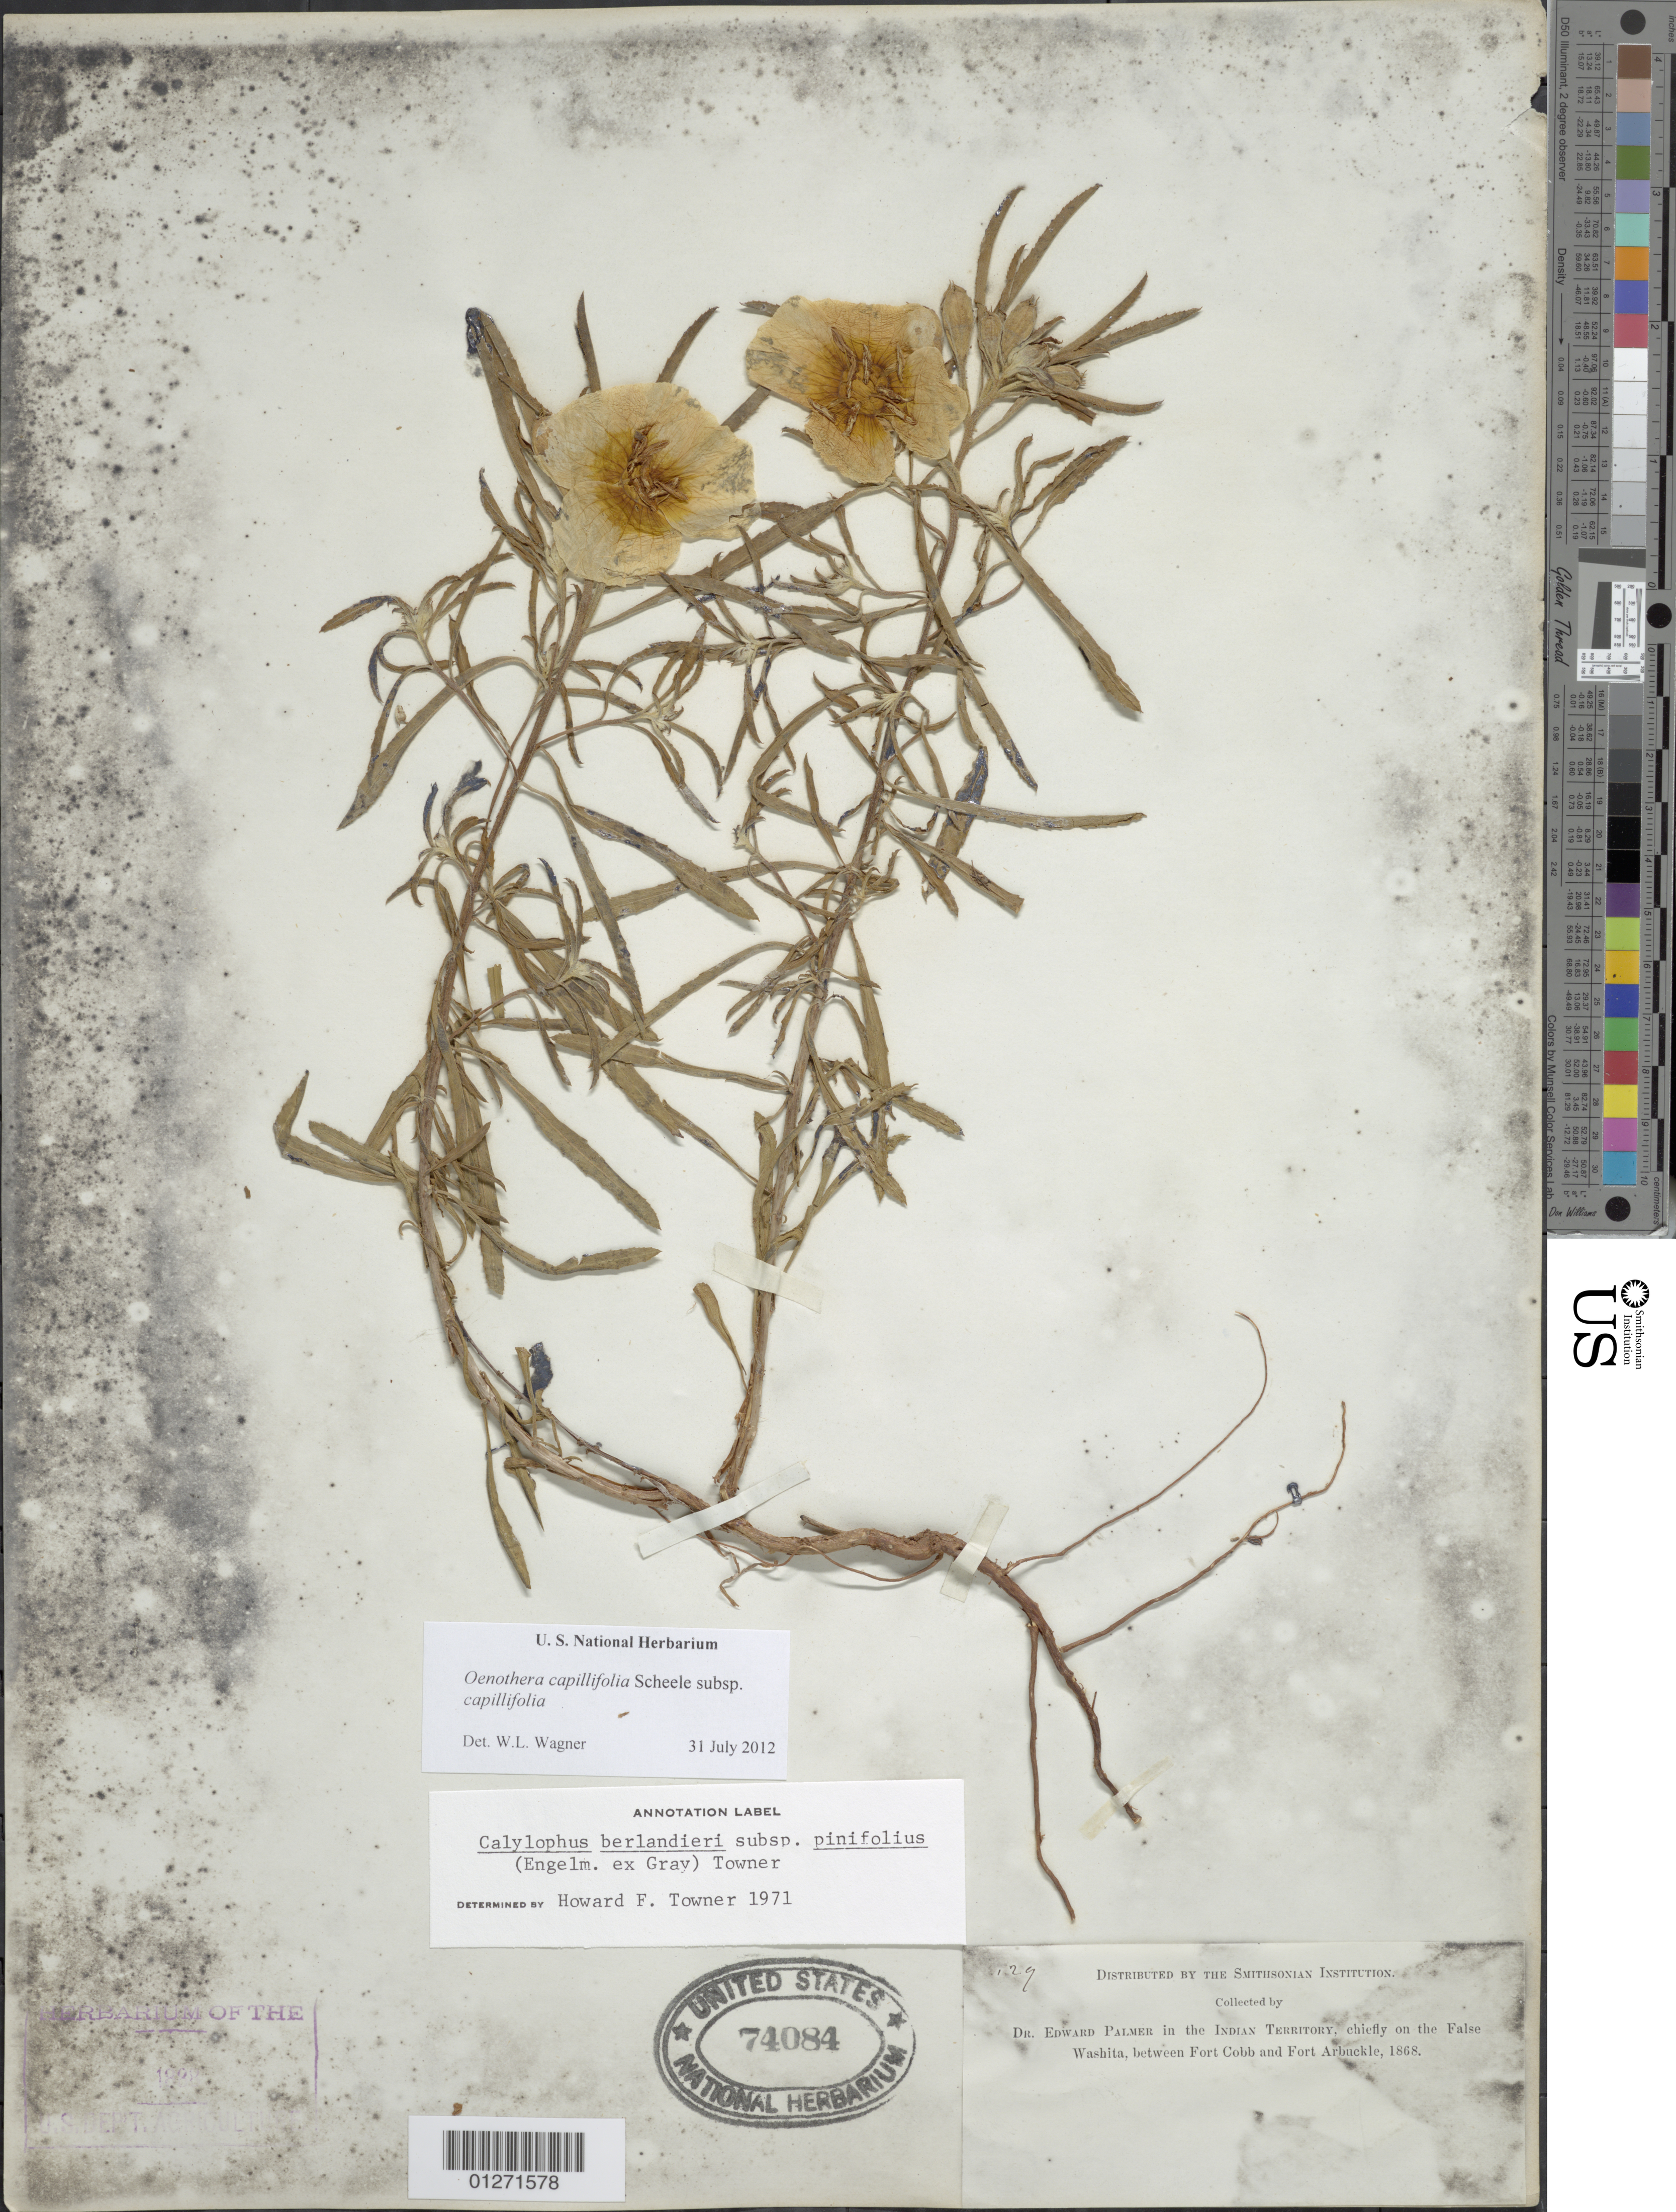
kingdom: Plantae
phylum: Tracheophyta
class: Magnoliopsida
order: Myrtales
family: Onagraceae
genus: Oenothera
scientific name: Oenothera capillifolia subsp. capillifolia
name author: Scheele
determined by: Wagner, W. L., (BOT), Smithsonian Institution - National Museum of Natural History (UNITED STATES)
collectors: E. Palmer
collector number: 129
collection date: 1868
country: United States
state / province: Oklahoma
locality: Indian Territory, chiefly on the False Washita, between Fort Cobb and Fort Arbuckle.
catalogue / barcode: US 74084